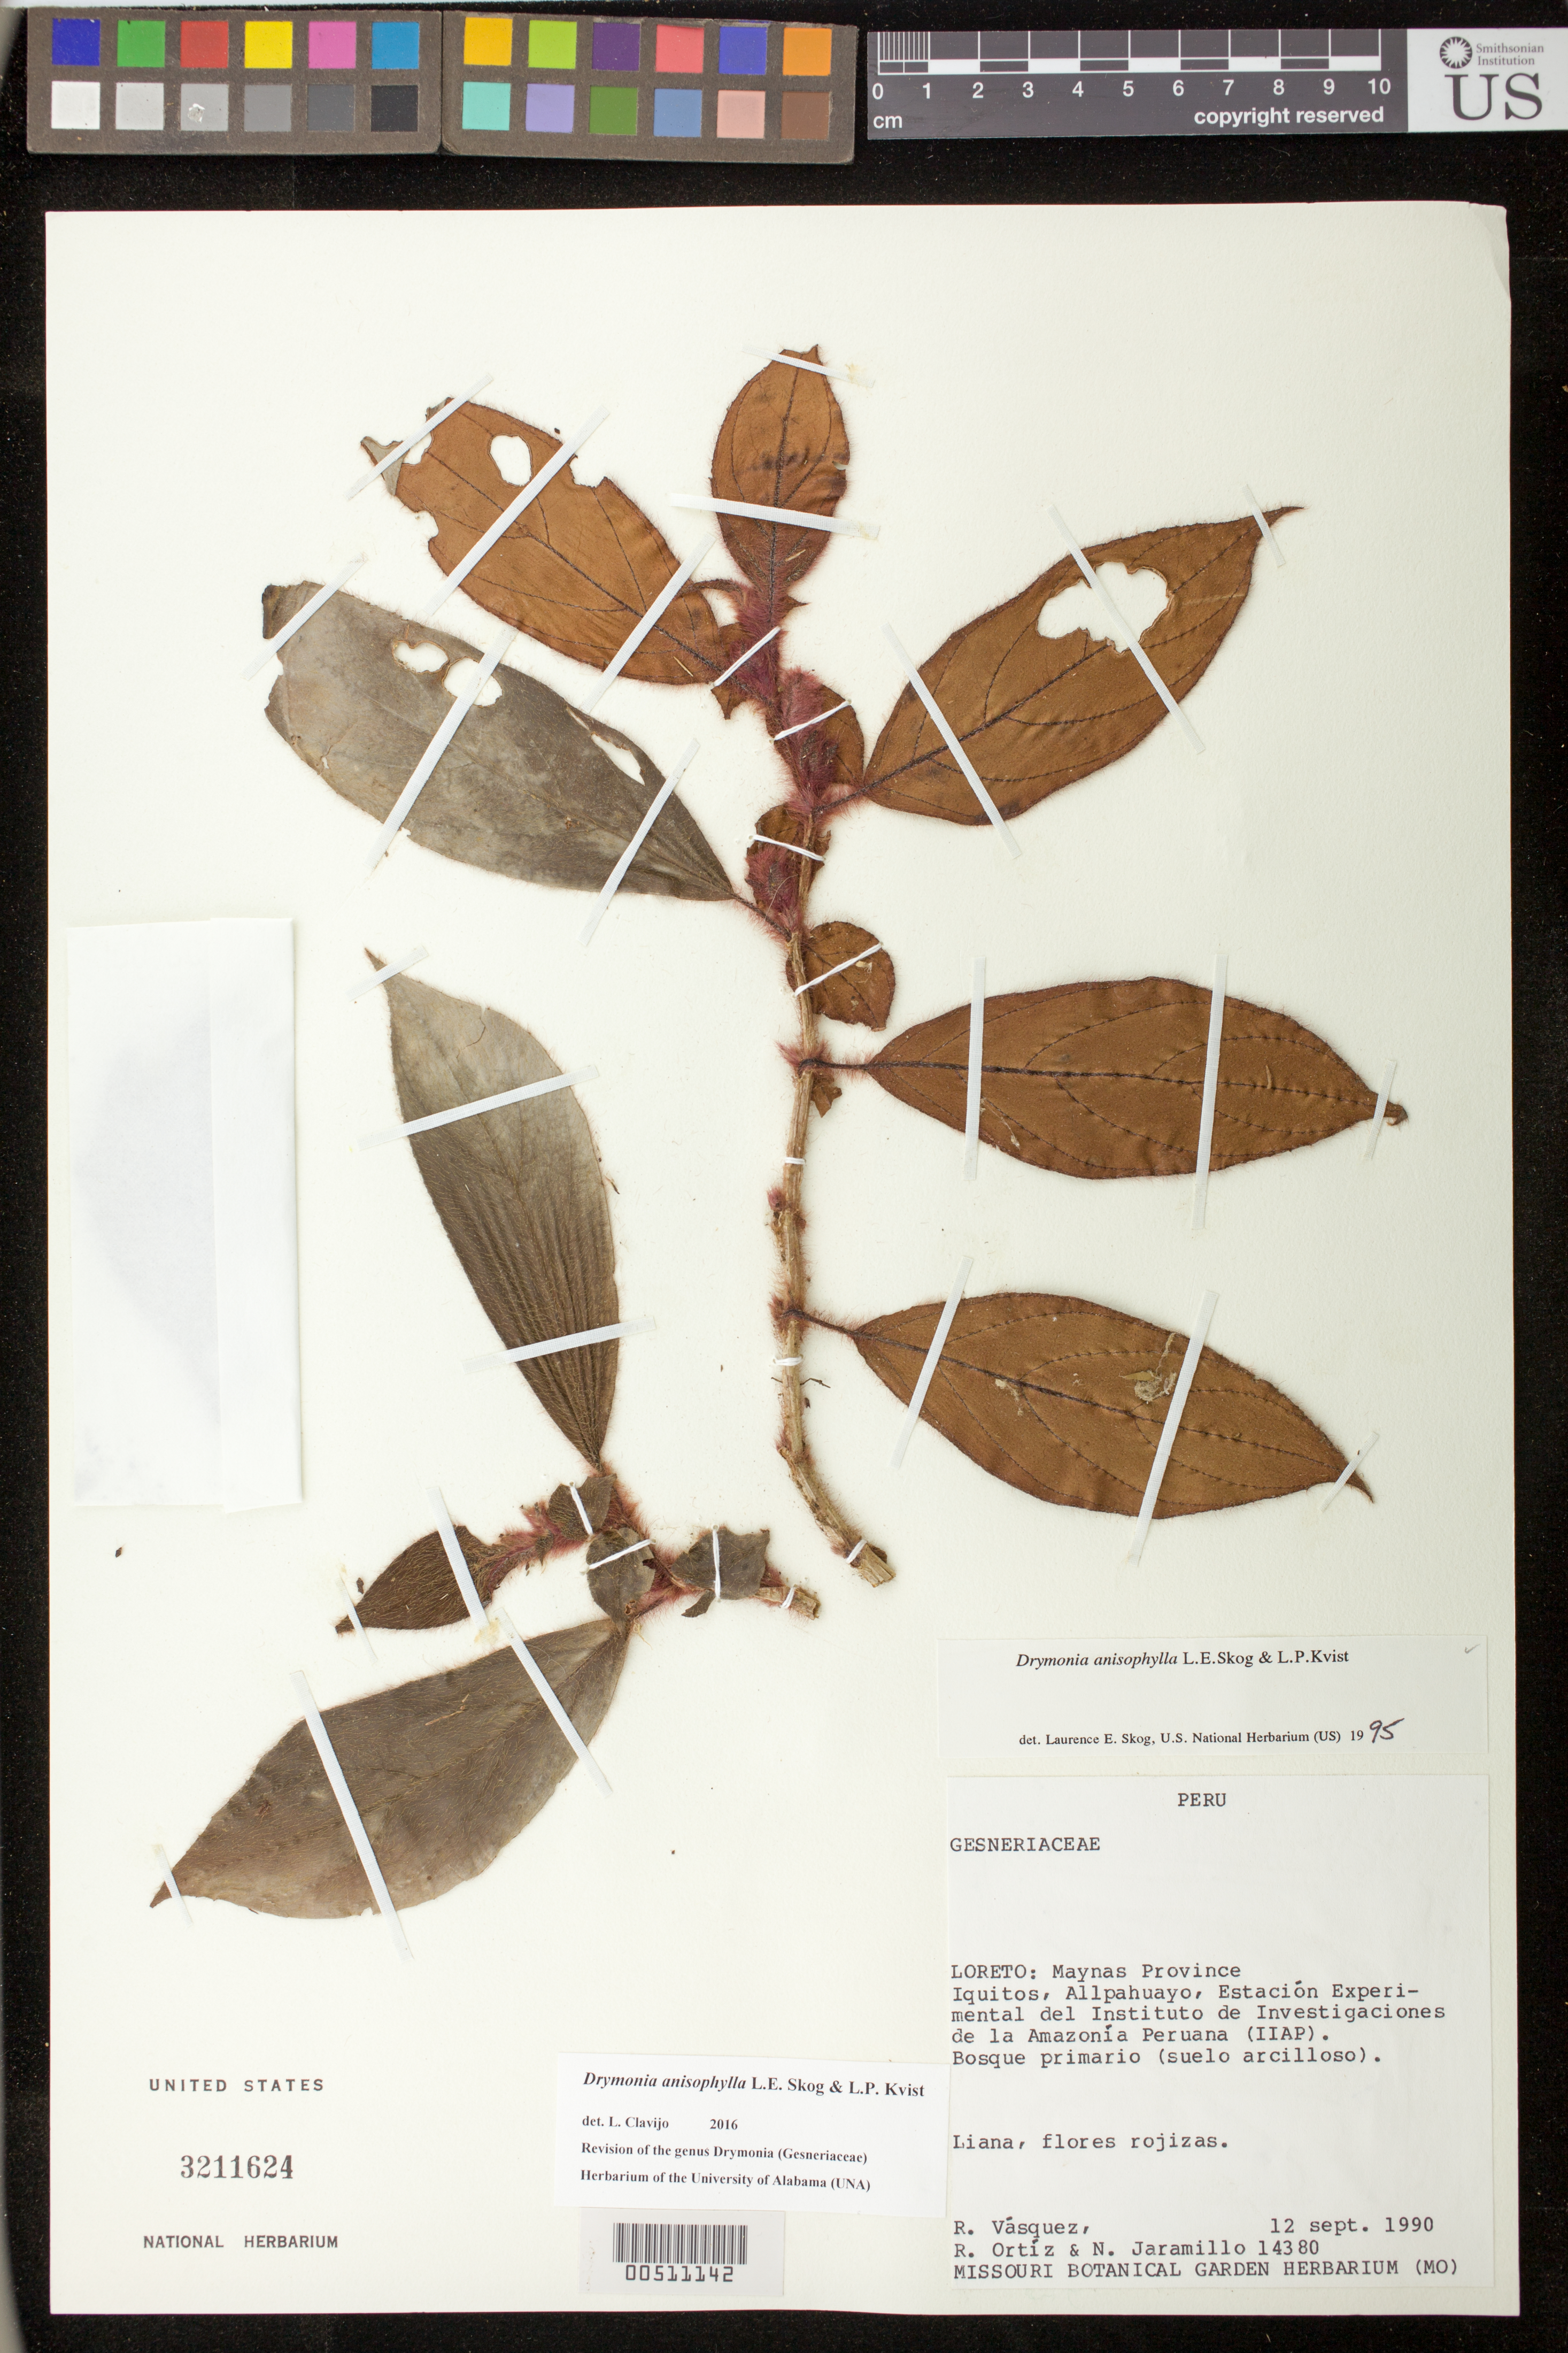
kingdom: Plantae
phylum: Tracheophyta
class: Magnoliopsida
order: Lamiales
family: Gesneriaceae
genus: Drymonia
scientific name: Drymonia anisophylla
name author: L.E. Skog & L.P. Kvist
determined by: Skog, Laurence E.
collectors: R. Vásquez, R. del C. Ortiz & N. Jaramillo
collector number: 14380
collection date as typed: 12 Sep 1990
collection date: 1990-09-12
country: Peru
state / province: Loreto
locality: Prov. Maynas; Iquitos, Allpahuayo, Estación Experimental del Instituto de Investigaciones de la Amazonía Peruana (IIAP)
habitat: Bosque primario (suelo arcilloso)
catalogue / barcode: US 3211624